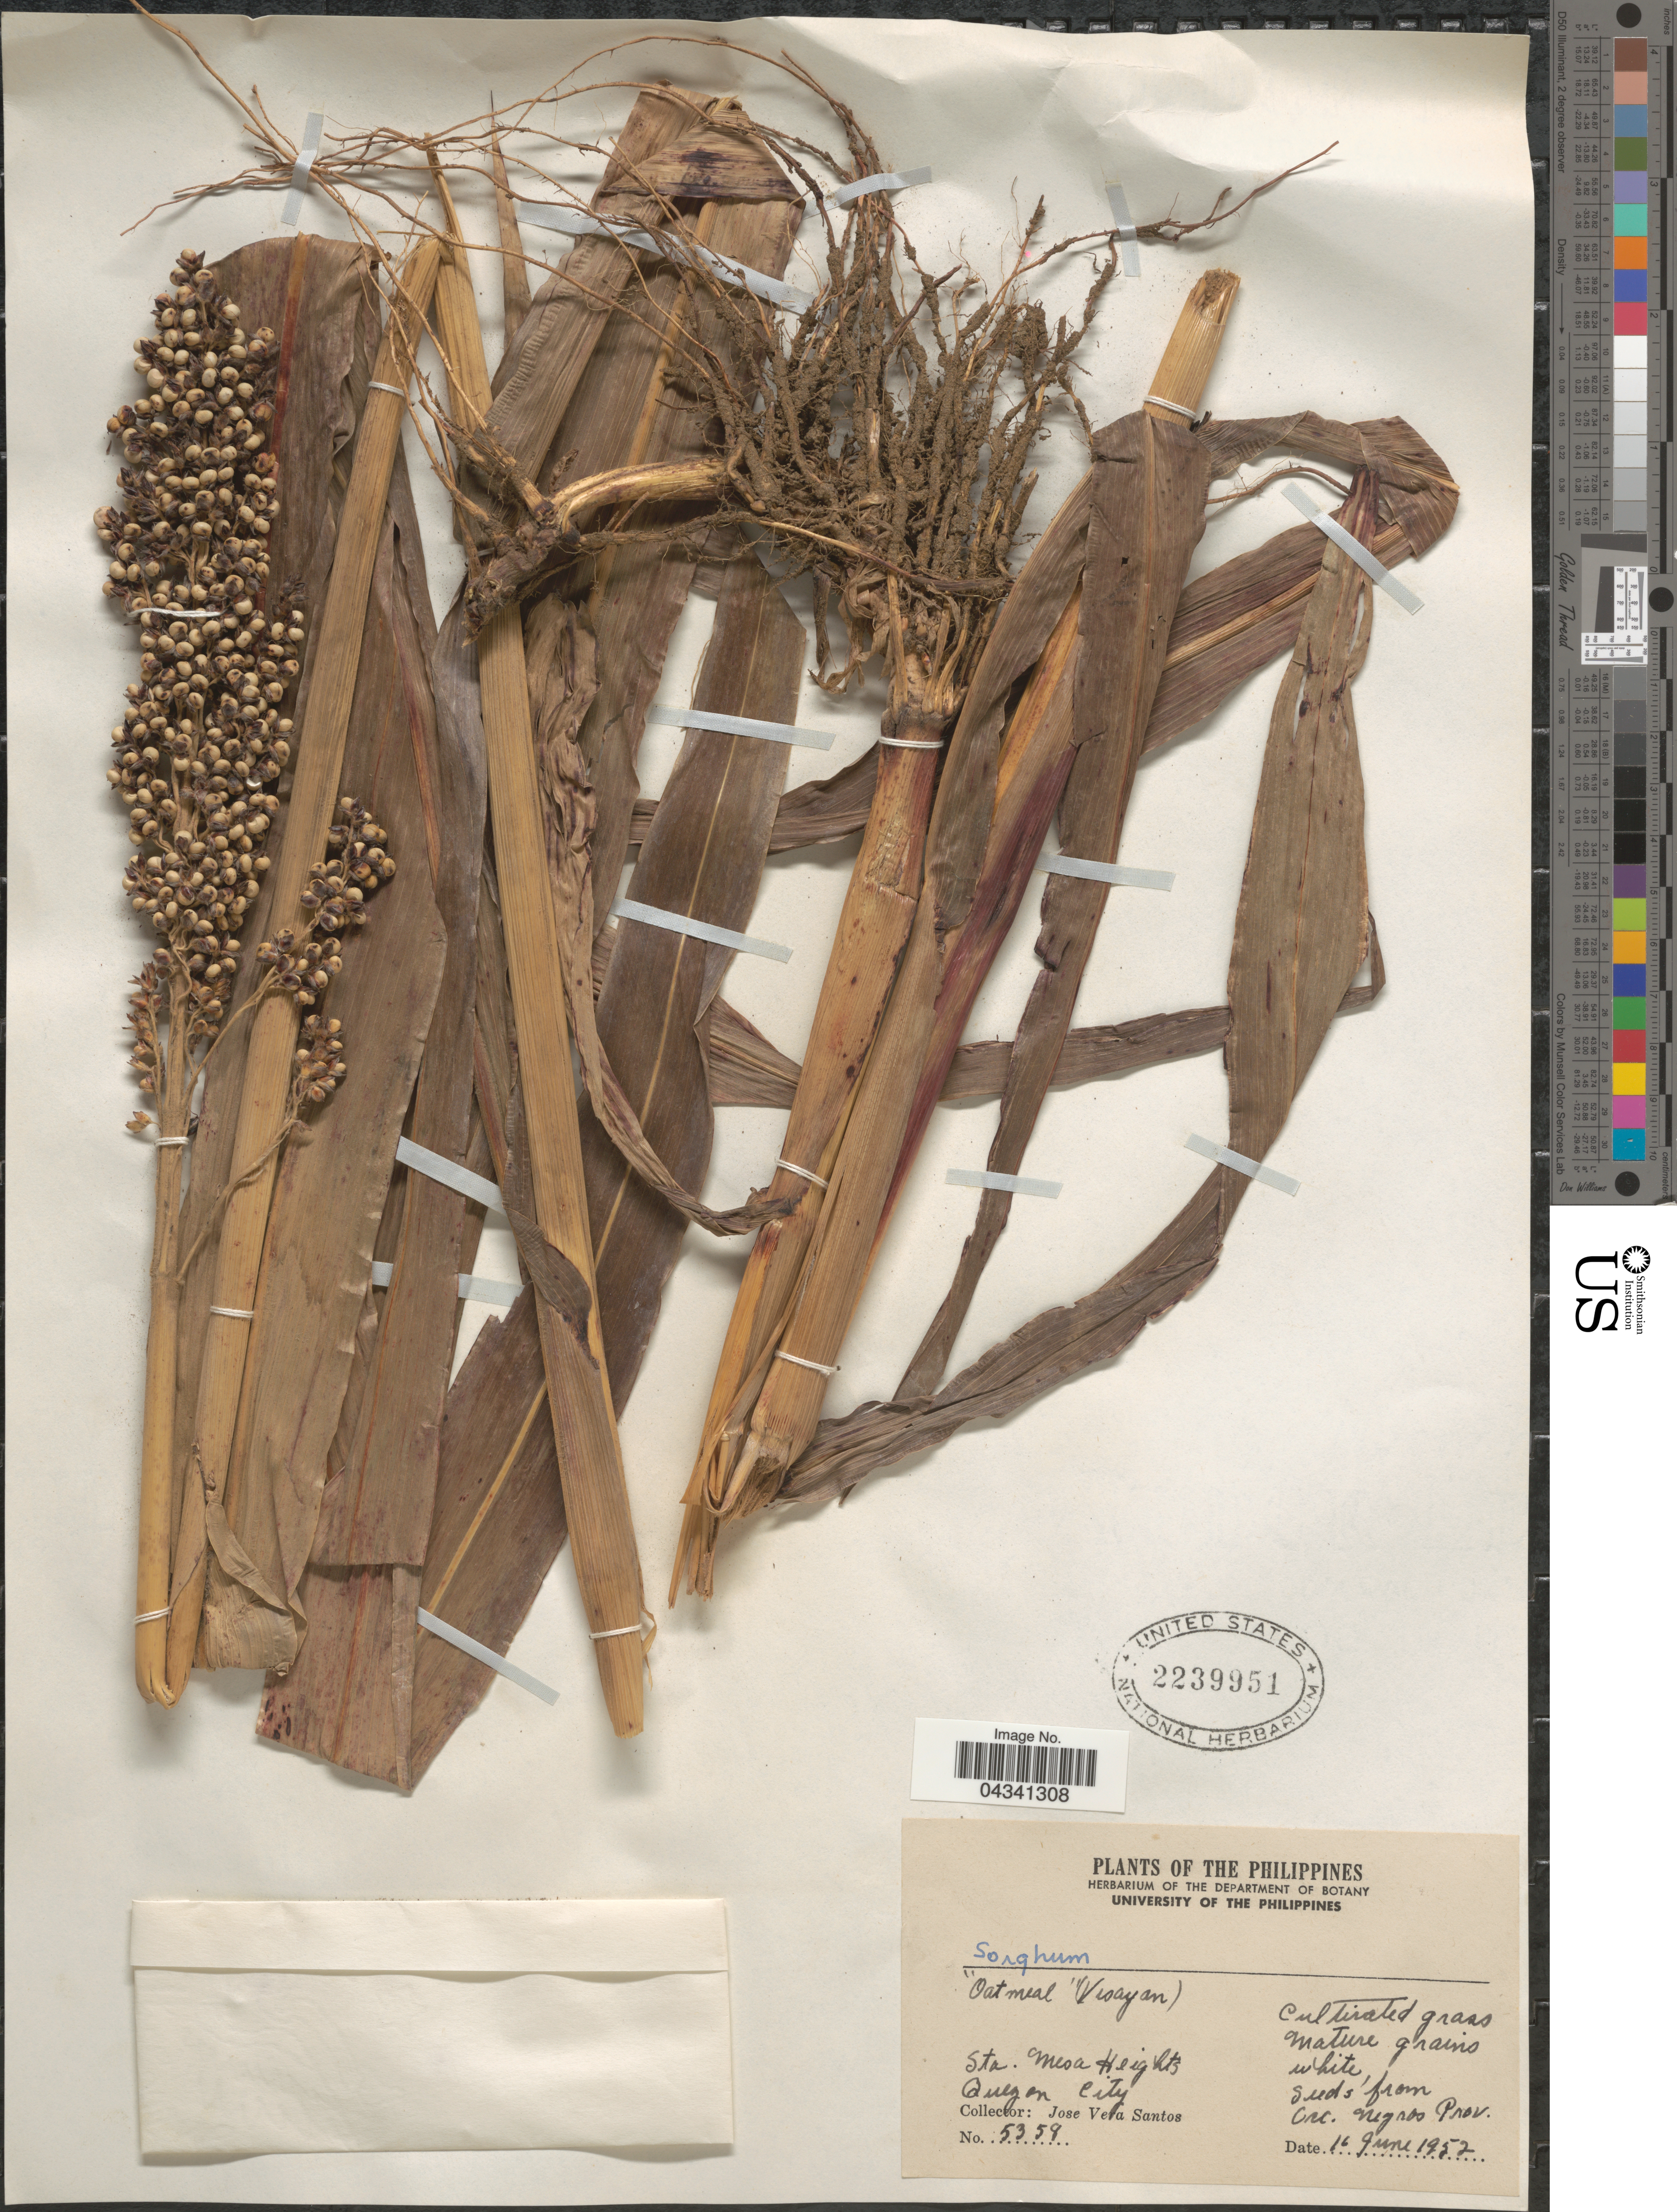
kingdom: Plantae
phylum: Tracheophyta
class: Liliopsida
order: Poales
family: Poaceae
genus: Sorghum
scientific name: Sorghum sp.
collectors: J. V. Santos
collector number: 5358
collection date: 1952-06-16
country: Philippines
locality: Oatmeal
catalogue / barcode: US 2239951